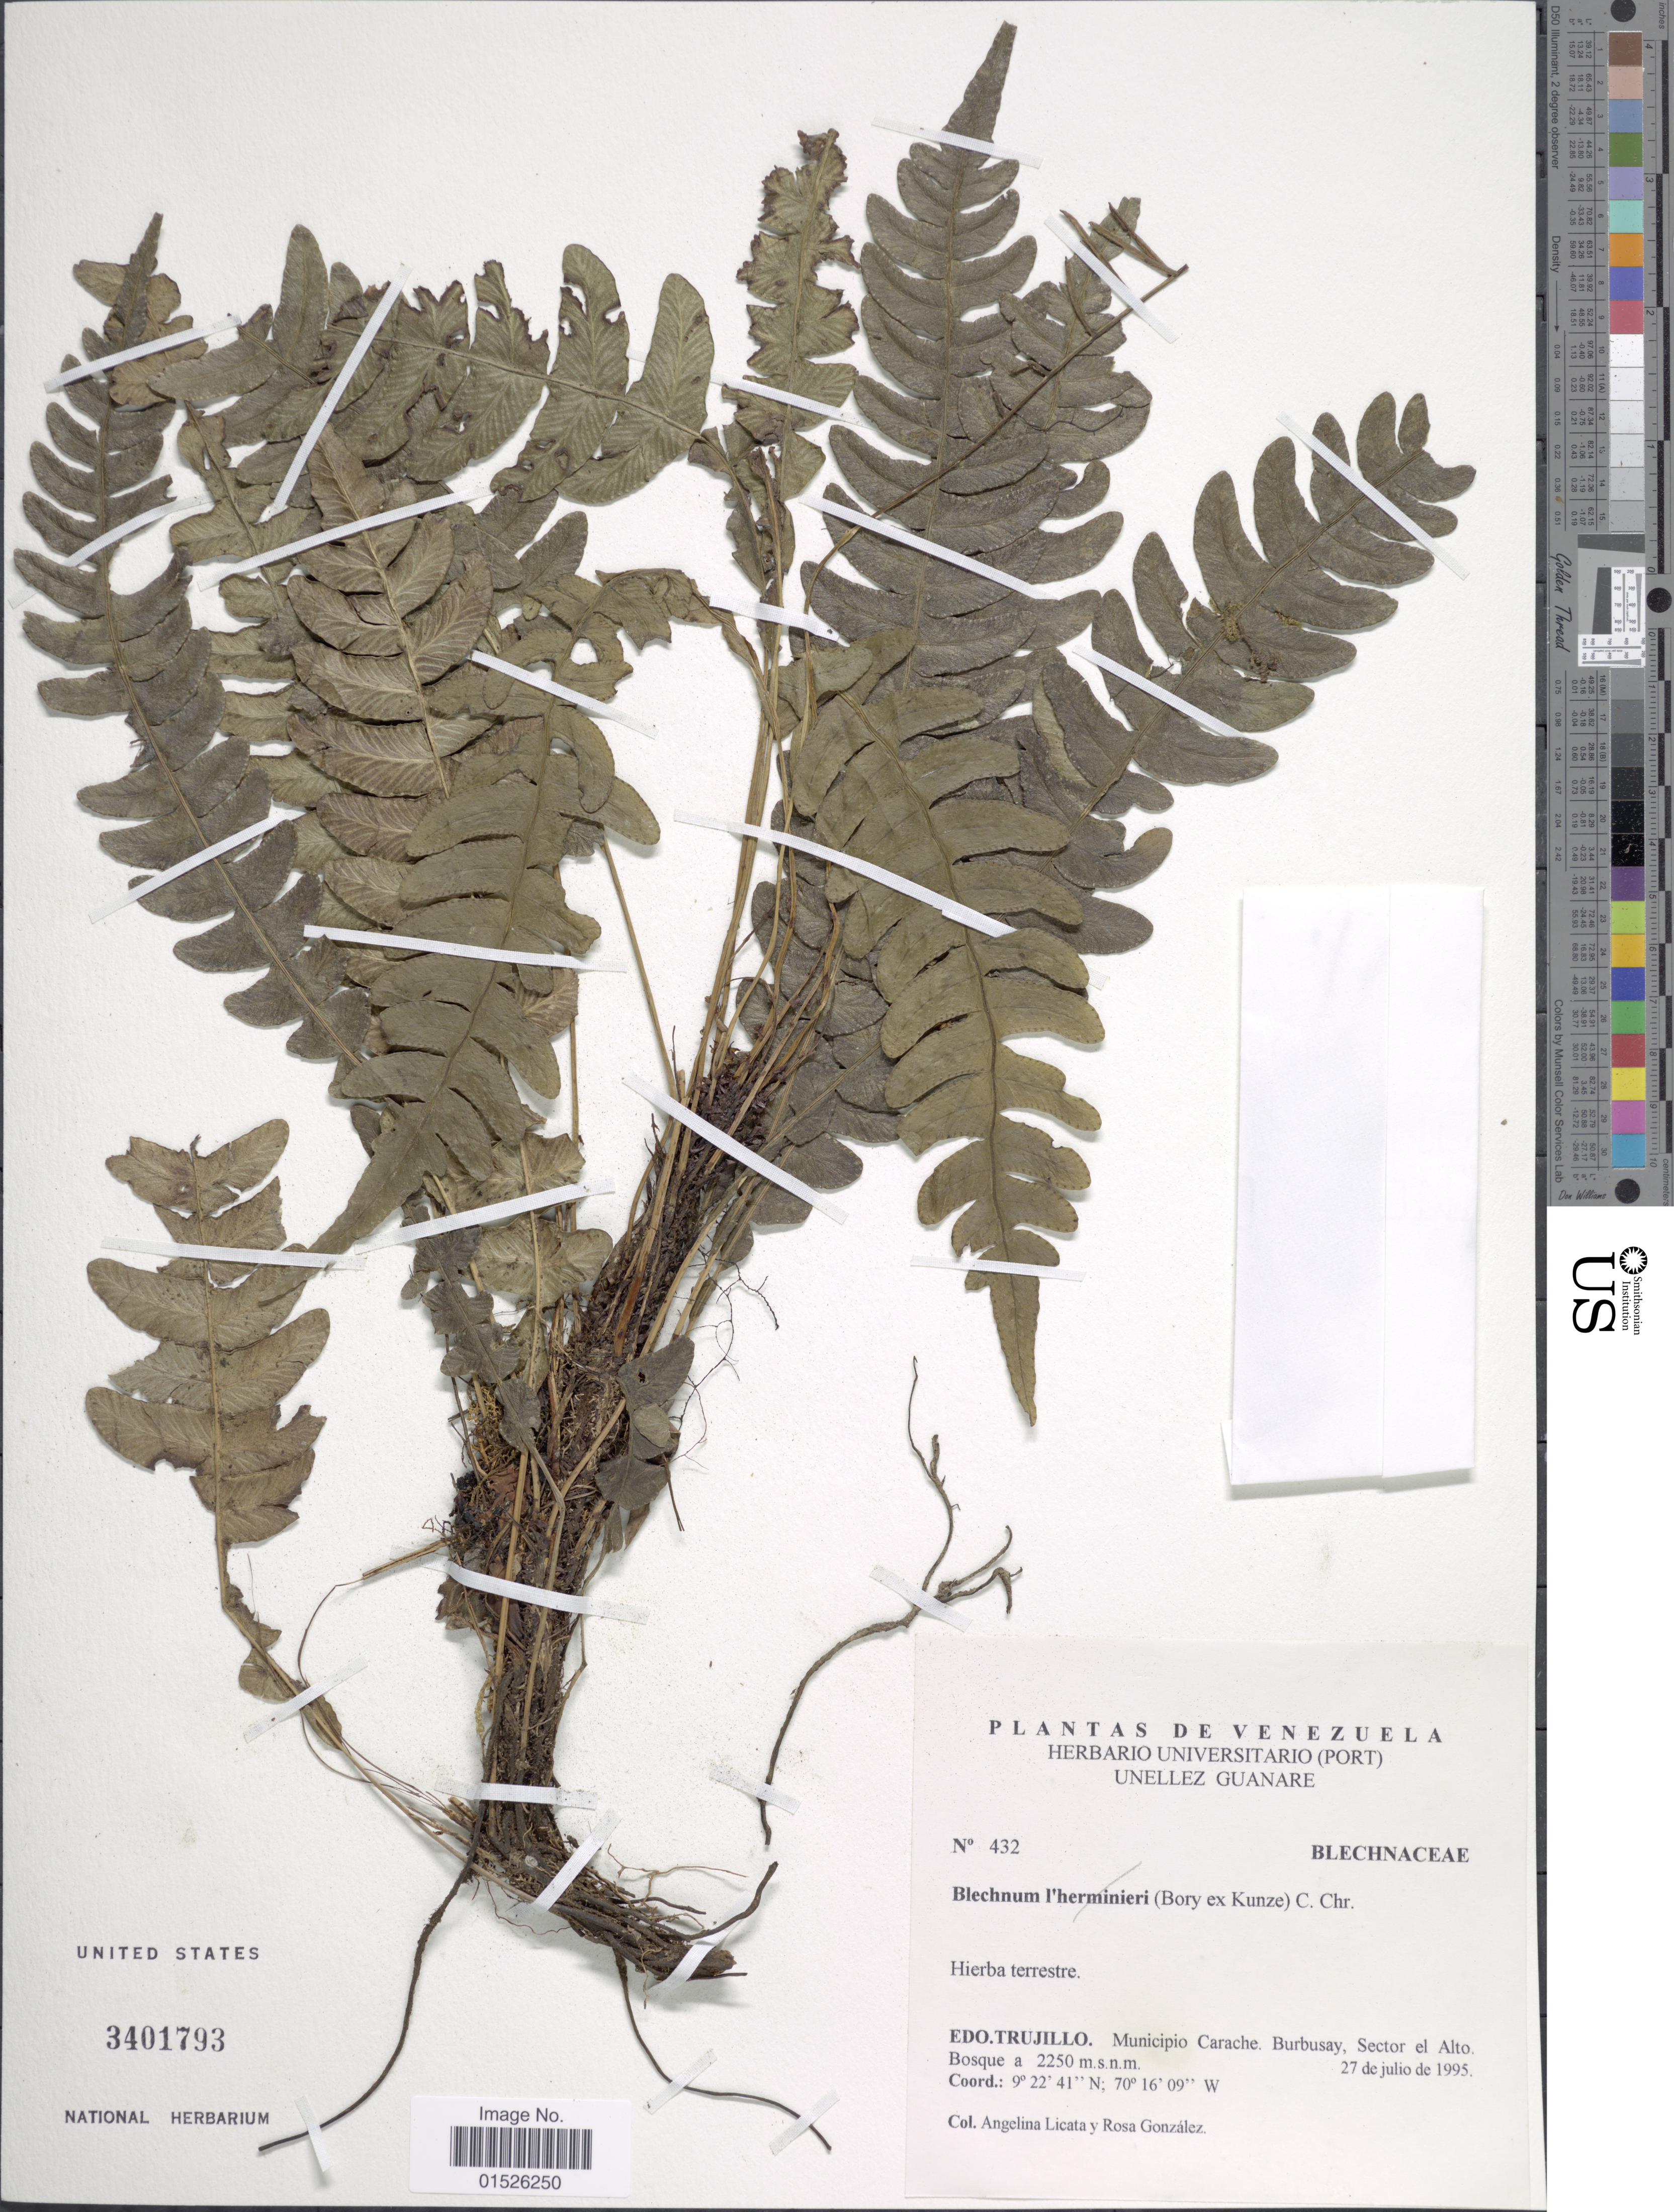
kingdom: Plantae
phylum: Tracheophyta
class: Polypodiopsida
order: Polypodiales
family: Blechnaceae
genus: Blechnum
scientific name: Blechnum lehmannii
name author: Hieron.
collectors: A. Licata & R. González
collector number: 432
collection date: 1995-07-27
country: Venezuela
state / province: Trujillo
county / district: Carache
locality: Burbusay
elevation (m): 2250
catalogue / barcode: US 3401793